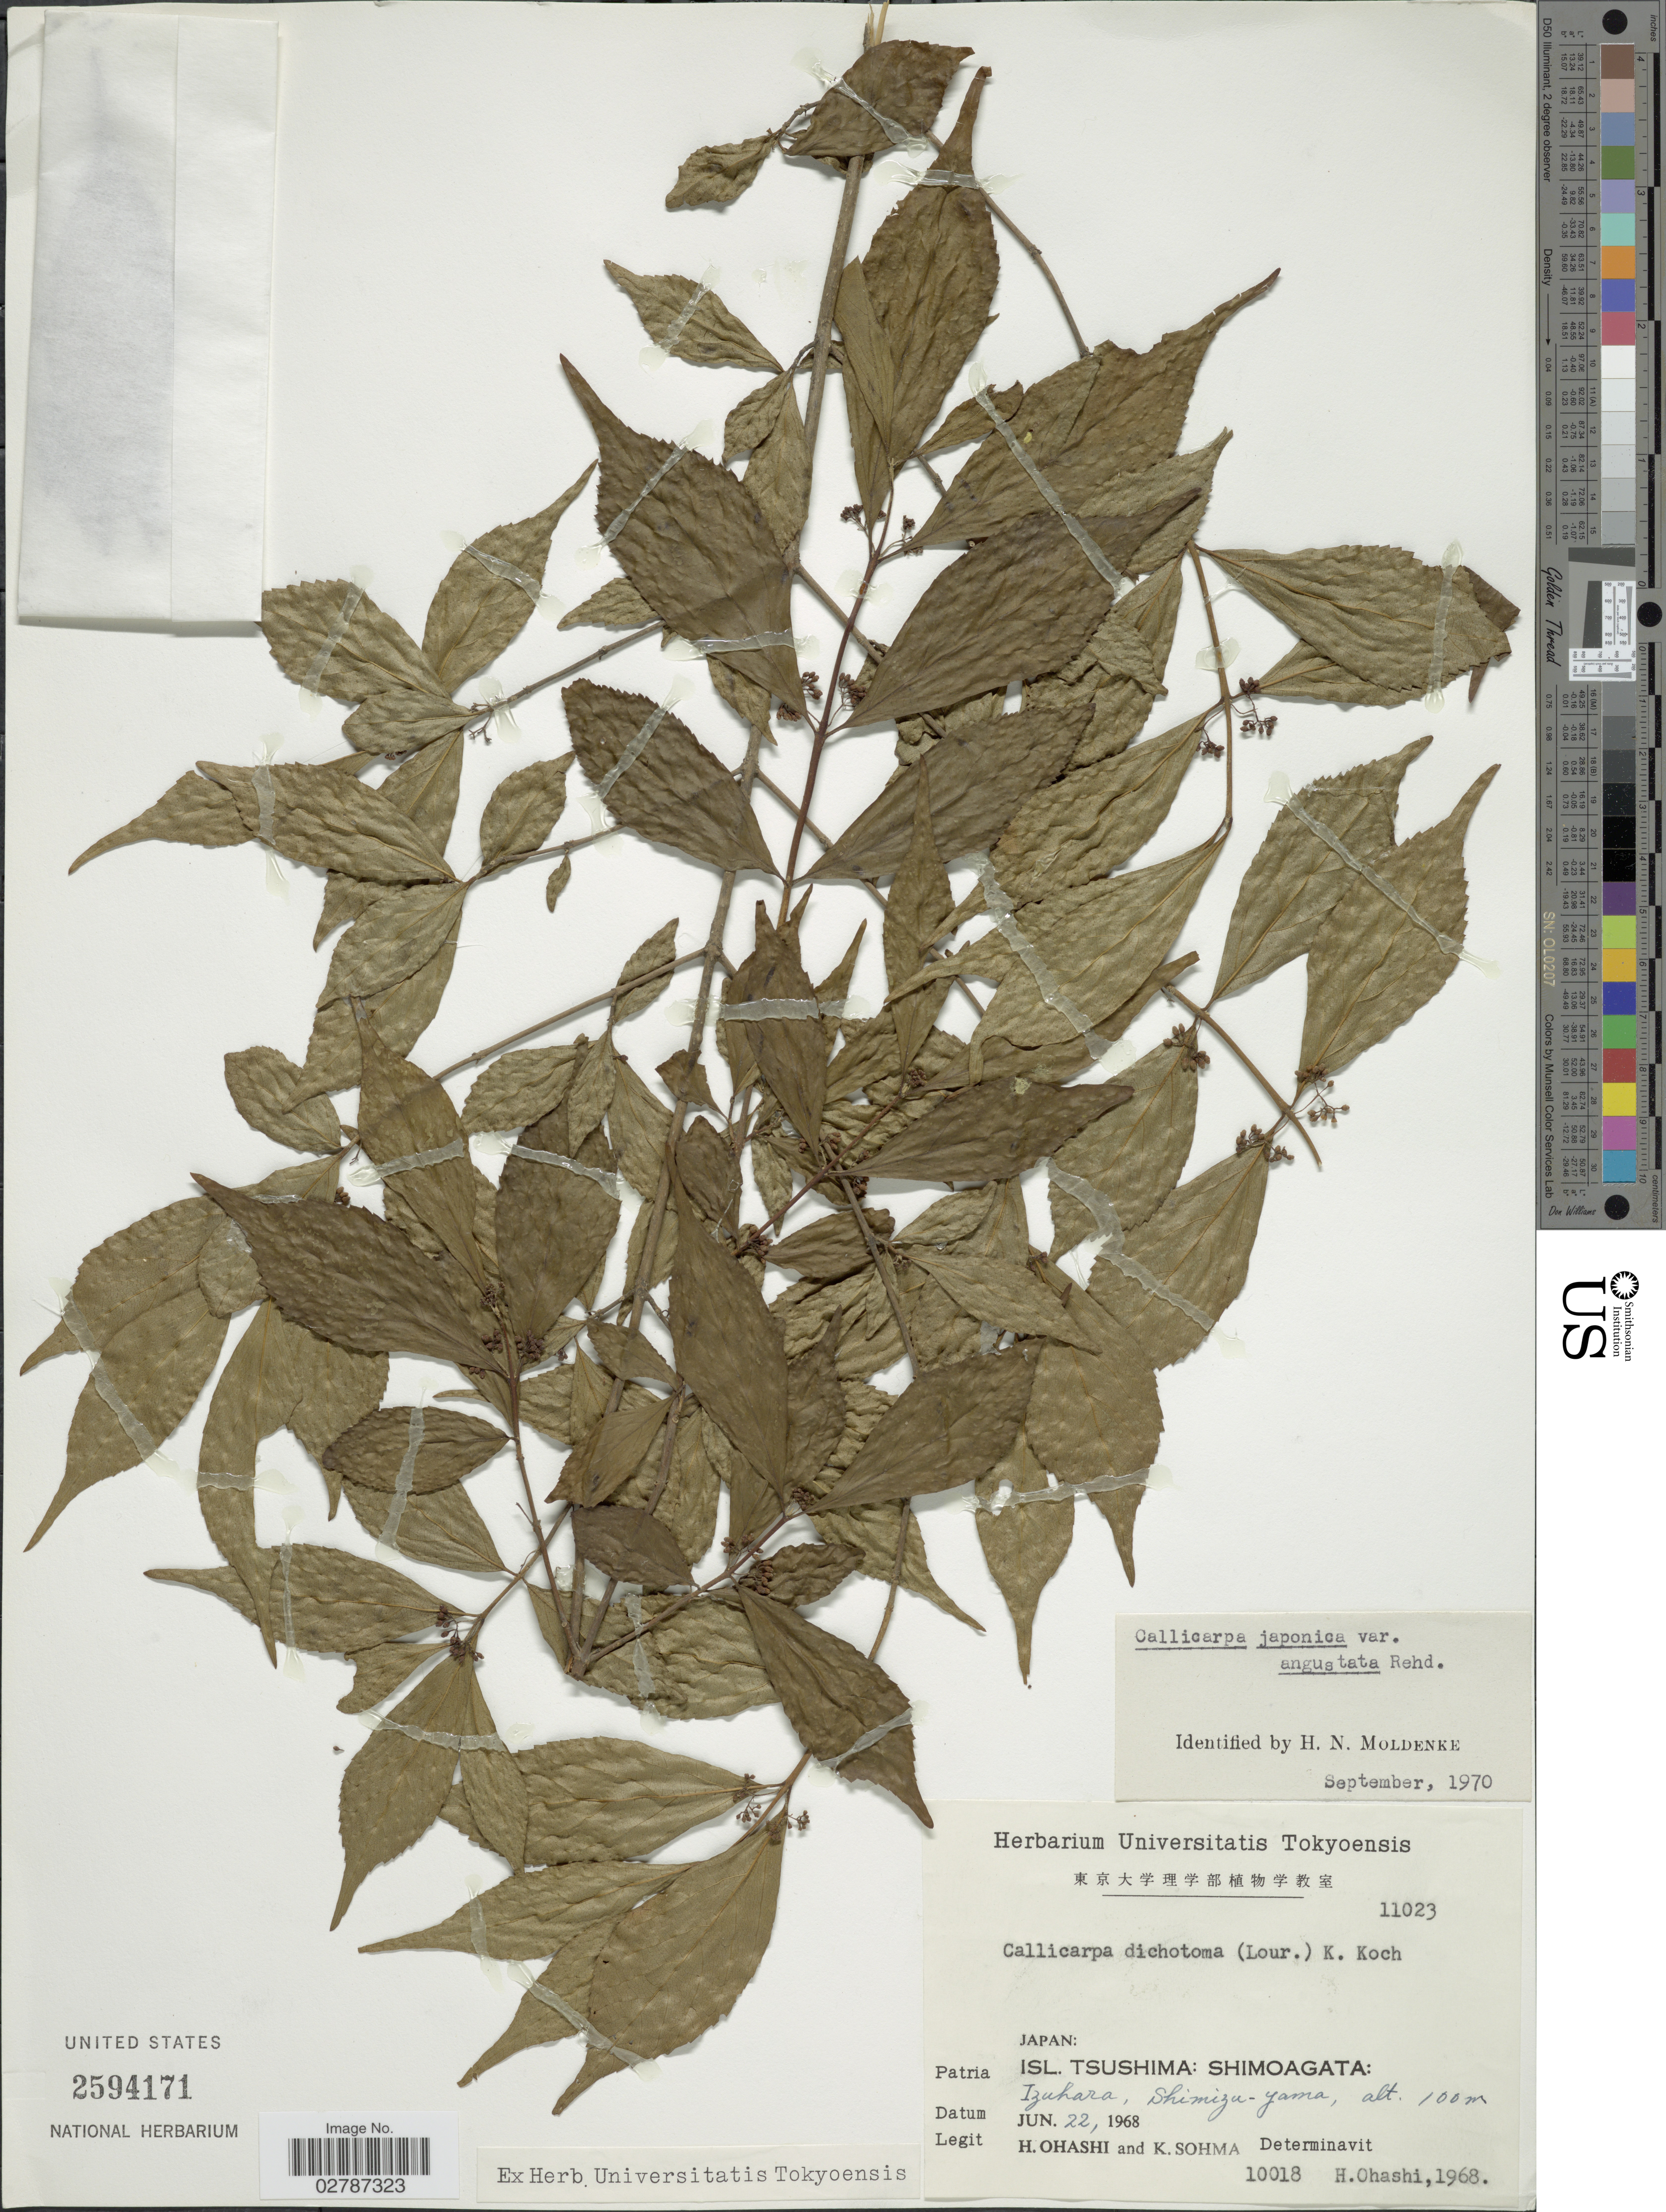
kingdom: Plantae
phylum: Tracheophyta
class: Magnoliopsida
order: Lamiales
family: Lamiaceae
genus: Callicarpa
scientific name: Callicarpa japonica var. angustata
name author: Rehder in Sarg.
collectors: H. Ohashi & K. Sohma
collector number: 10018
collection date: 1968-06-22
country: Japan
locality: Isl. Tsushima: Shimoagata: Izuhara, Shimizu-yama.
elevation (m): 100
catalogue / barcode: US 2594171